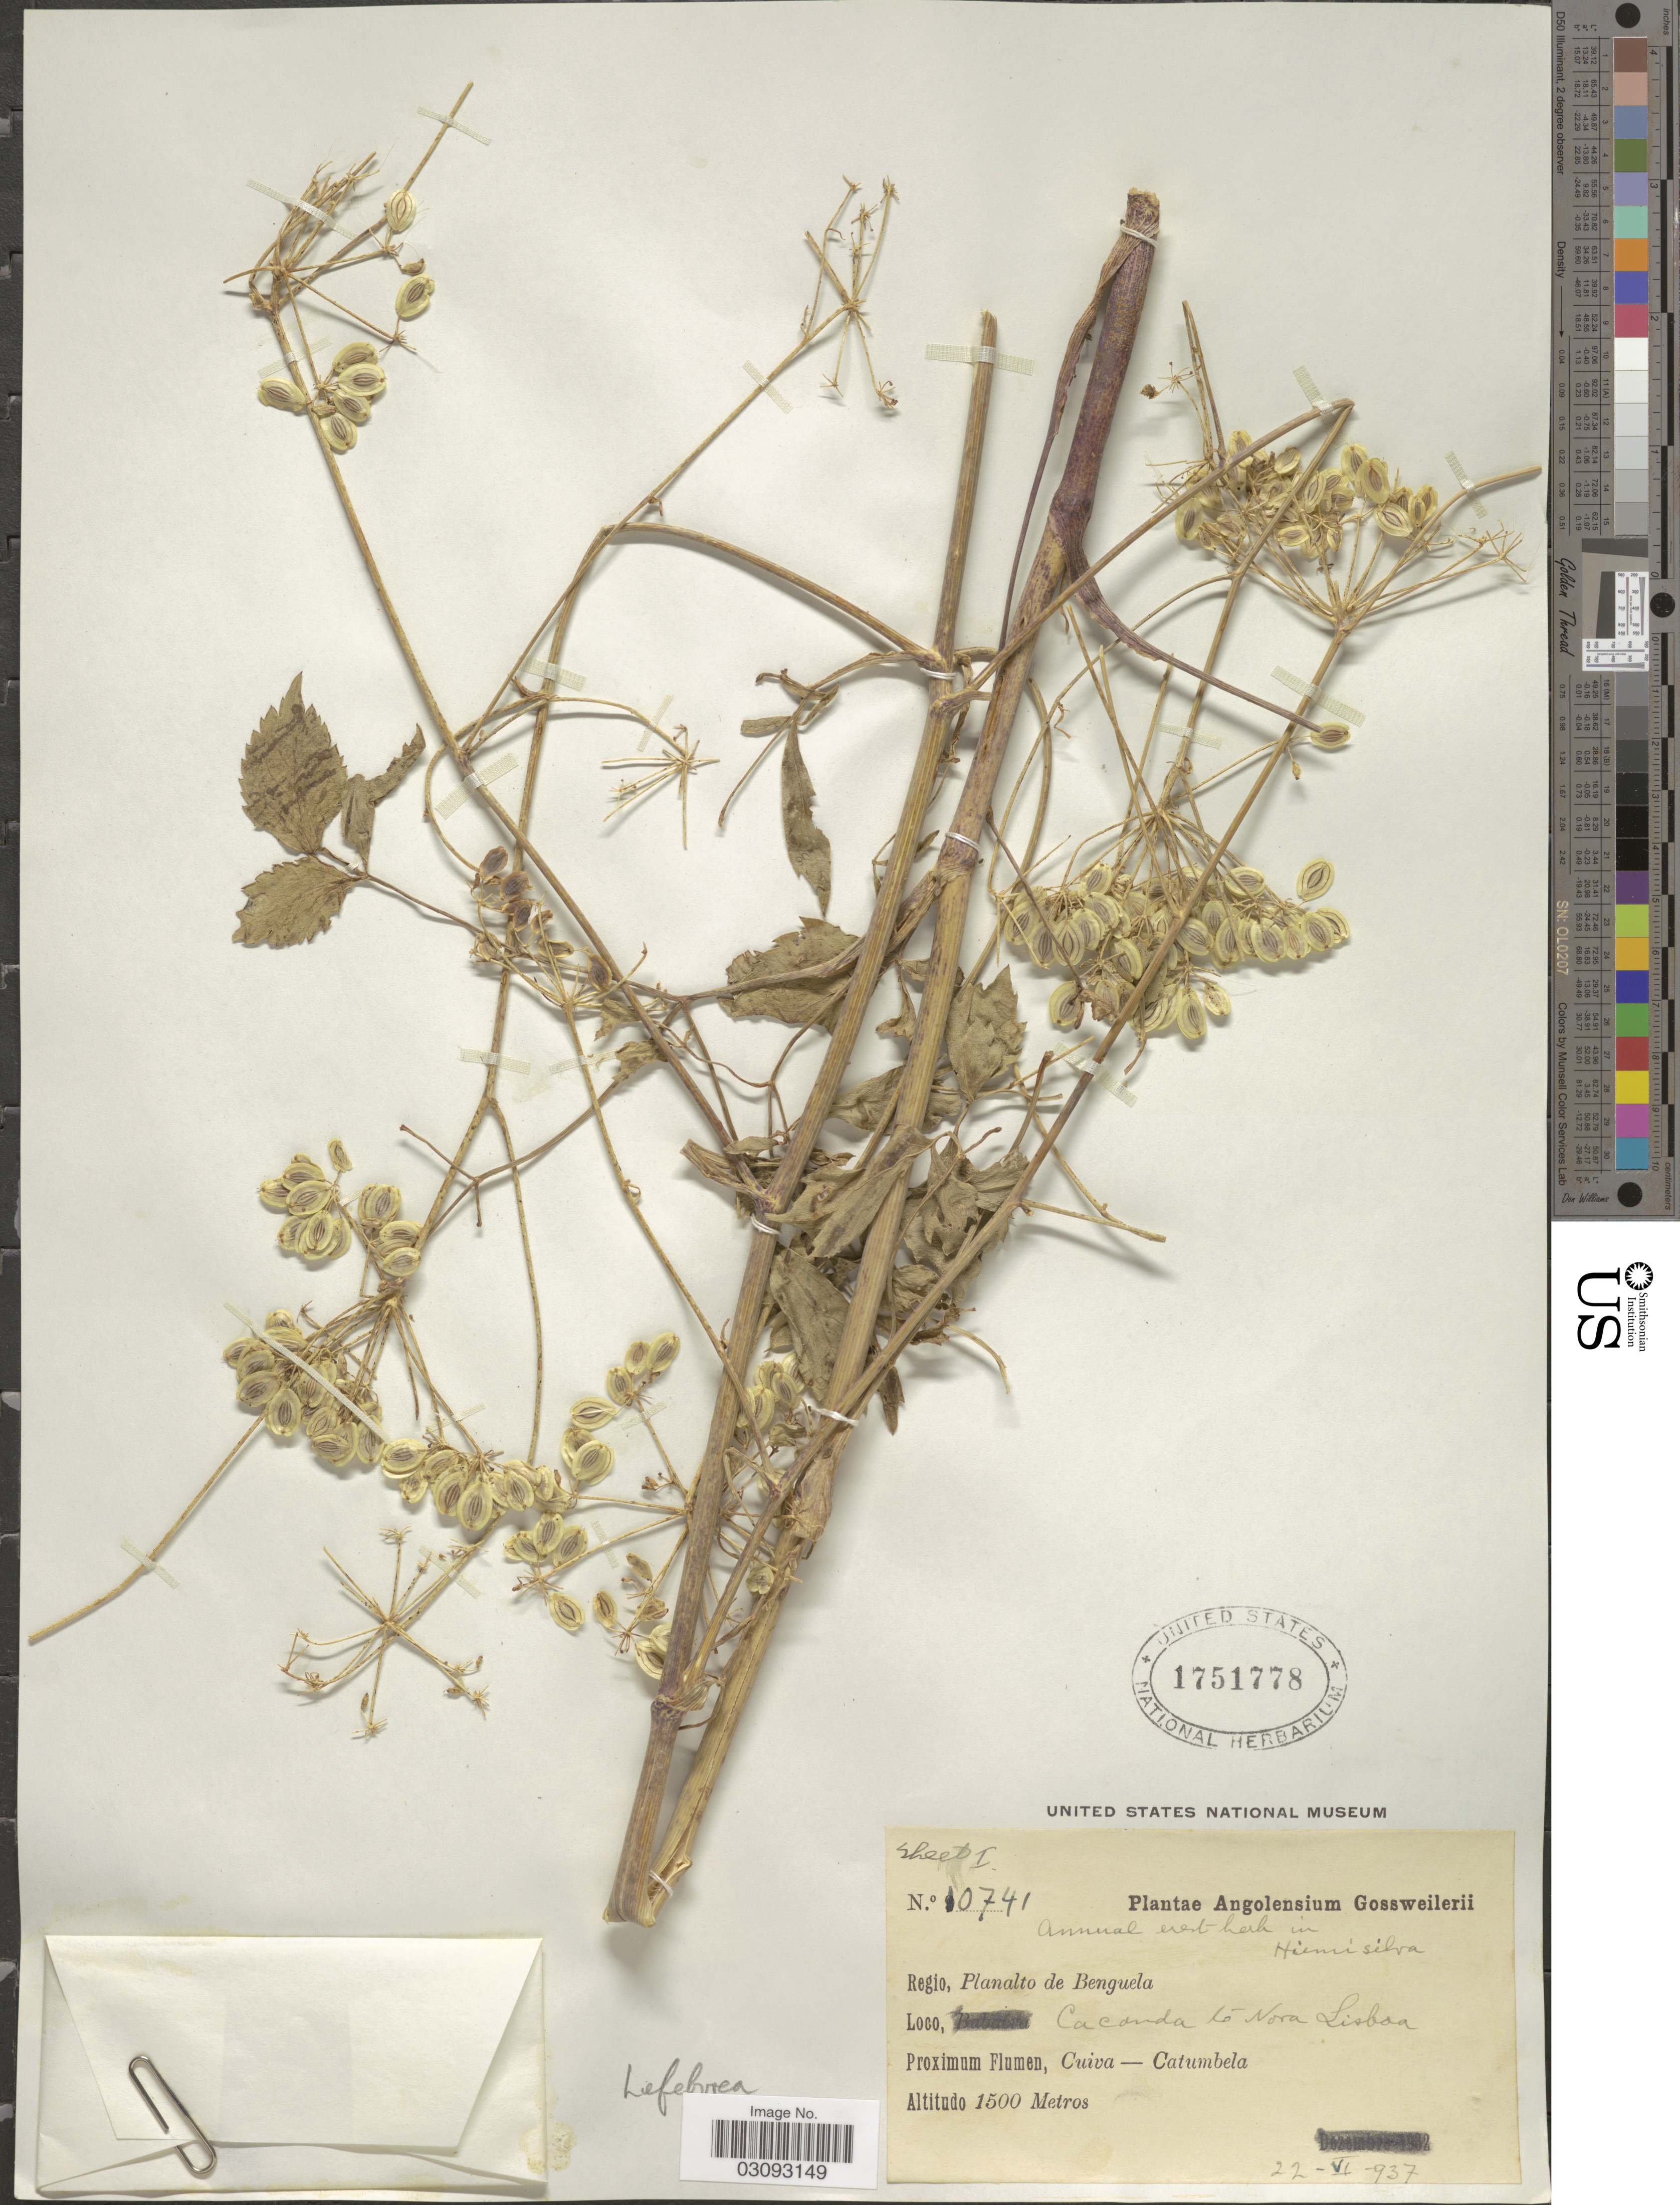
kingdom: Plantae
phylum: Tracheophyta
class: Magnoliopsida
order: Apiales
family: Apiaceae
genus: Peucedanum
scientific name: Peucedanum sp.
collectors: -. Gossweiler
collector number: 10741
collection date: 1937-06-22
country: Angola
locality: Regio, Planalto de Benguela. Cacanda to Nora Lisboa. Cuiva-Catumbela.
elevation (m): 1500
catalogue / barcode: US 1751778